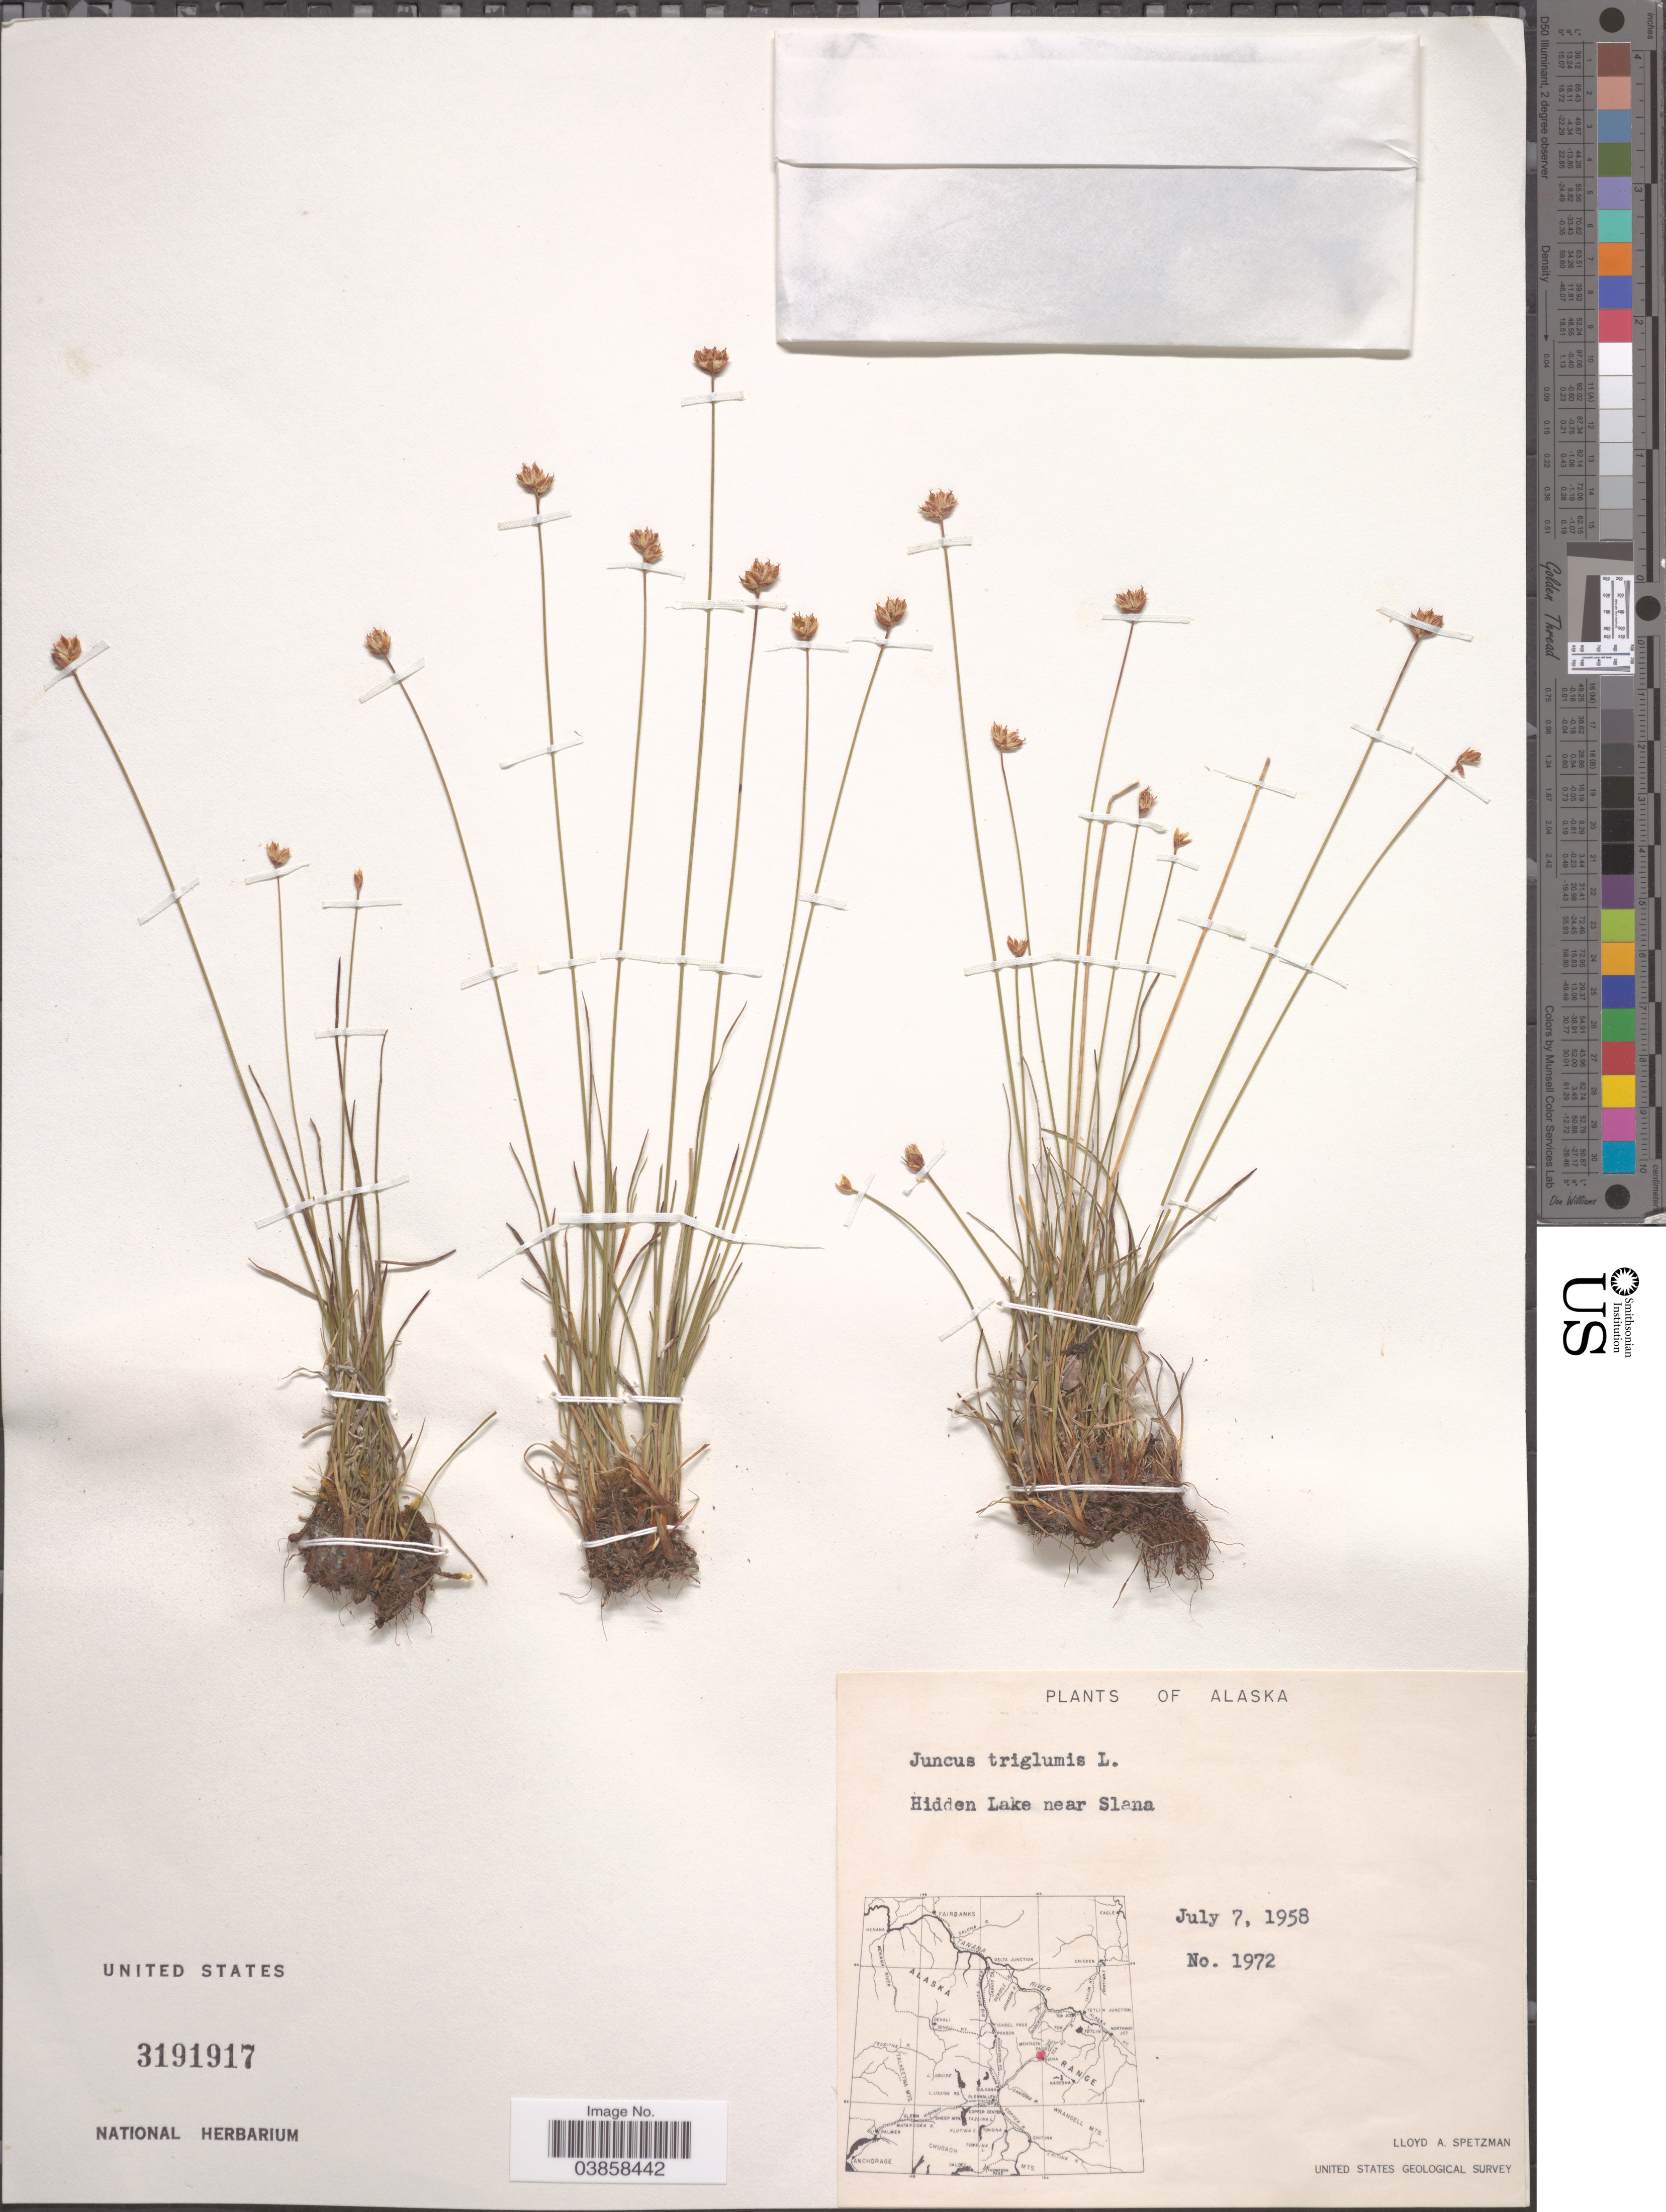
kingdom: Plantae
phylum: Tracheophyta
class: Liliopsida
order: Poales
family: Juncaceae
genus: Juncus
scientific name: Juncus triglumis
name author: L.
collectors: L. Spetzman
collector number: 1972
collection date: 1958-07-07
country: United States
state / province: Alaska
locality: Hidden Lake near Slana.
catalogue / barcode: US 3191917